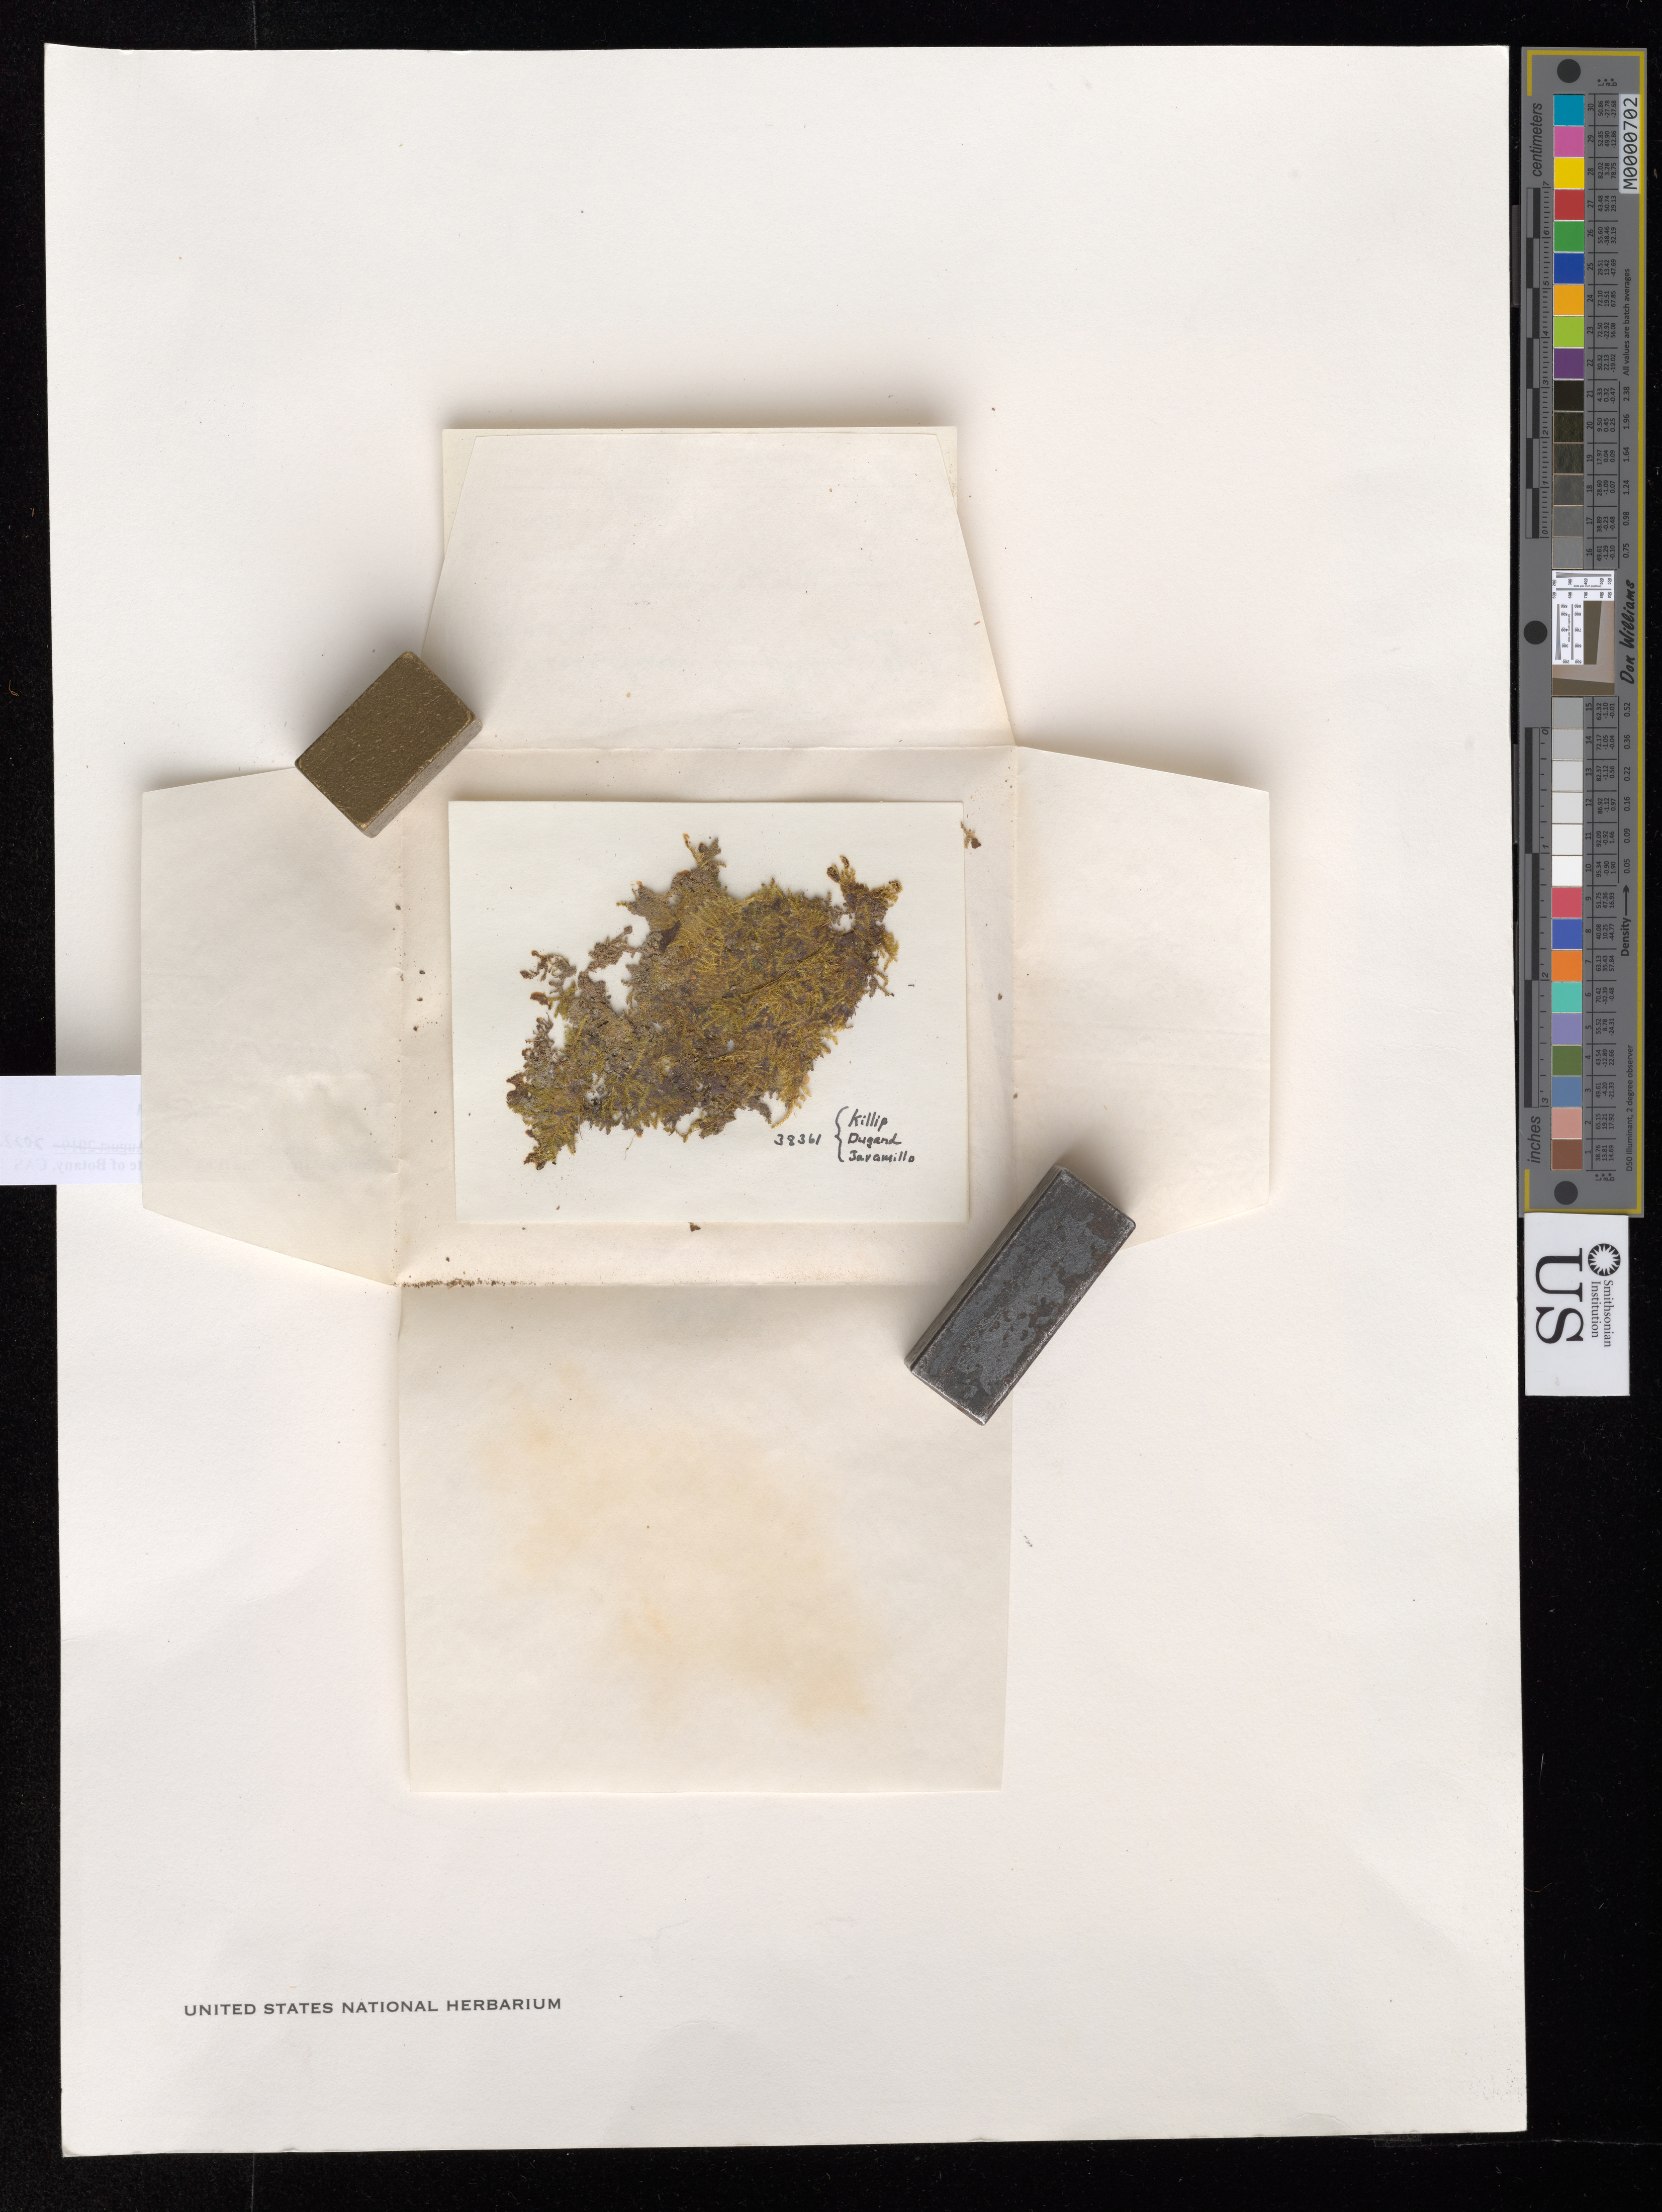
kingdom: Plantae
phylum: Bryophyta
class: Bryopsida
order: Hypnales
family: Hypnaceae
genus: Vesicularia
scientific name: Vesicularia vesicularis var. rutilans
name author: (Brid.) W.R. Buck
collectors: E. P. Killip, A. Dugand G. & R. Jaramillo M.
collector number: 38361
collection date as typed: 08 May 1944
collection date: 1944-05-08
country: Colombia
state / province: Cundinamarca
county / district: Tocaima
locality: Hacienda El Cuchero, entre Tocaima y Pubenza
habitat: bosque de canon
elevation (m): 350